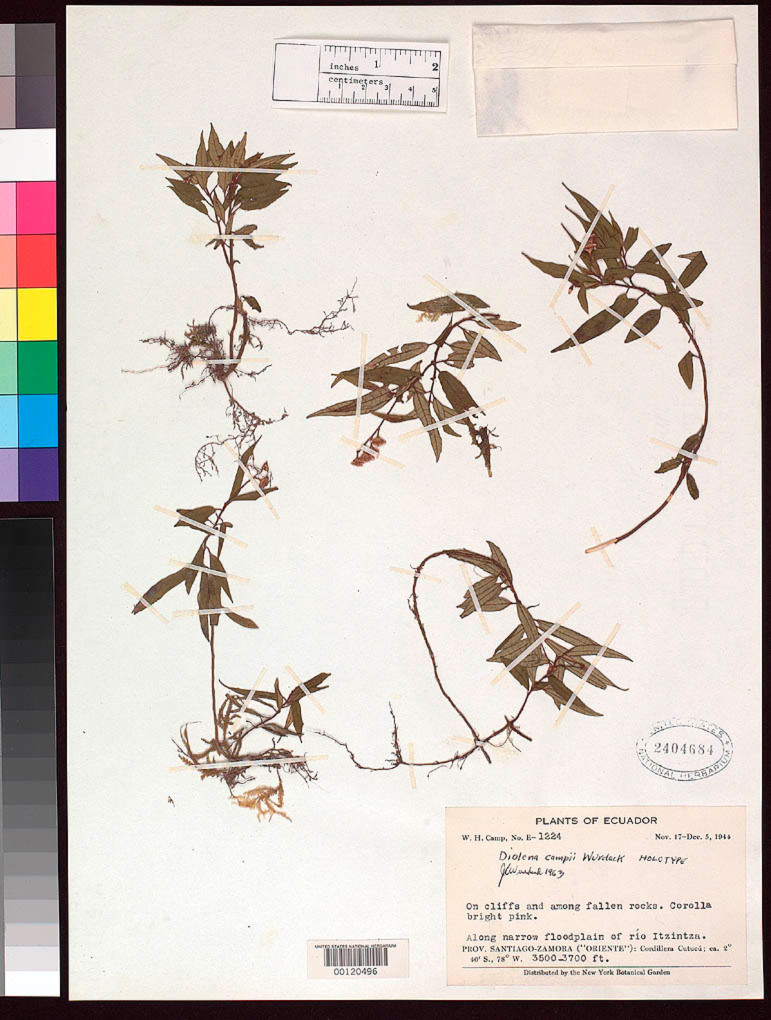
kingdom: Plantae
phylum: Tracheophyta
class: Magnoliopsida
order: Myrtales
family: Melastomataceae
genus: Diolena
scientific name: Diolena campii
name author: Wurdack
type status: Holotype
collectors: W. H. Camp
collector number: E 1224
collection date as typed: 17 Nov 1944 to 05 Dec 1944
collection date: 1944-11-17/1944-12-05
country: Ecuador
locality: Santiago-Zamora, Cordillera Cutucu; alt. 3500-3700 ft.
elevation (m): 1067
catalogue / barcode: US 2404684